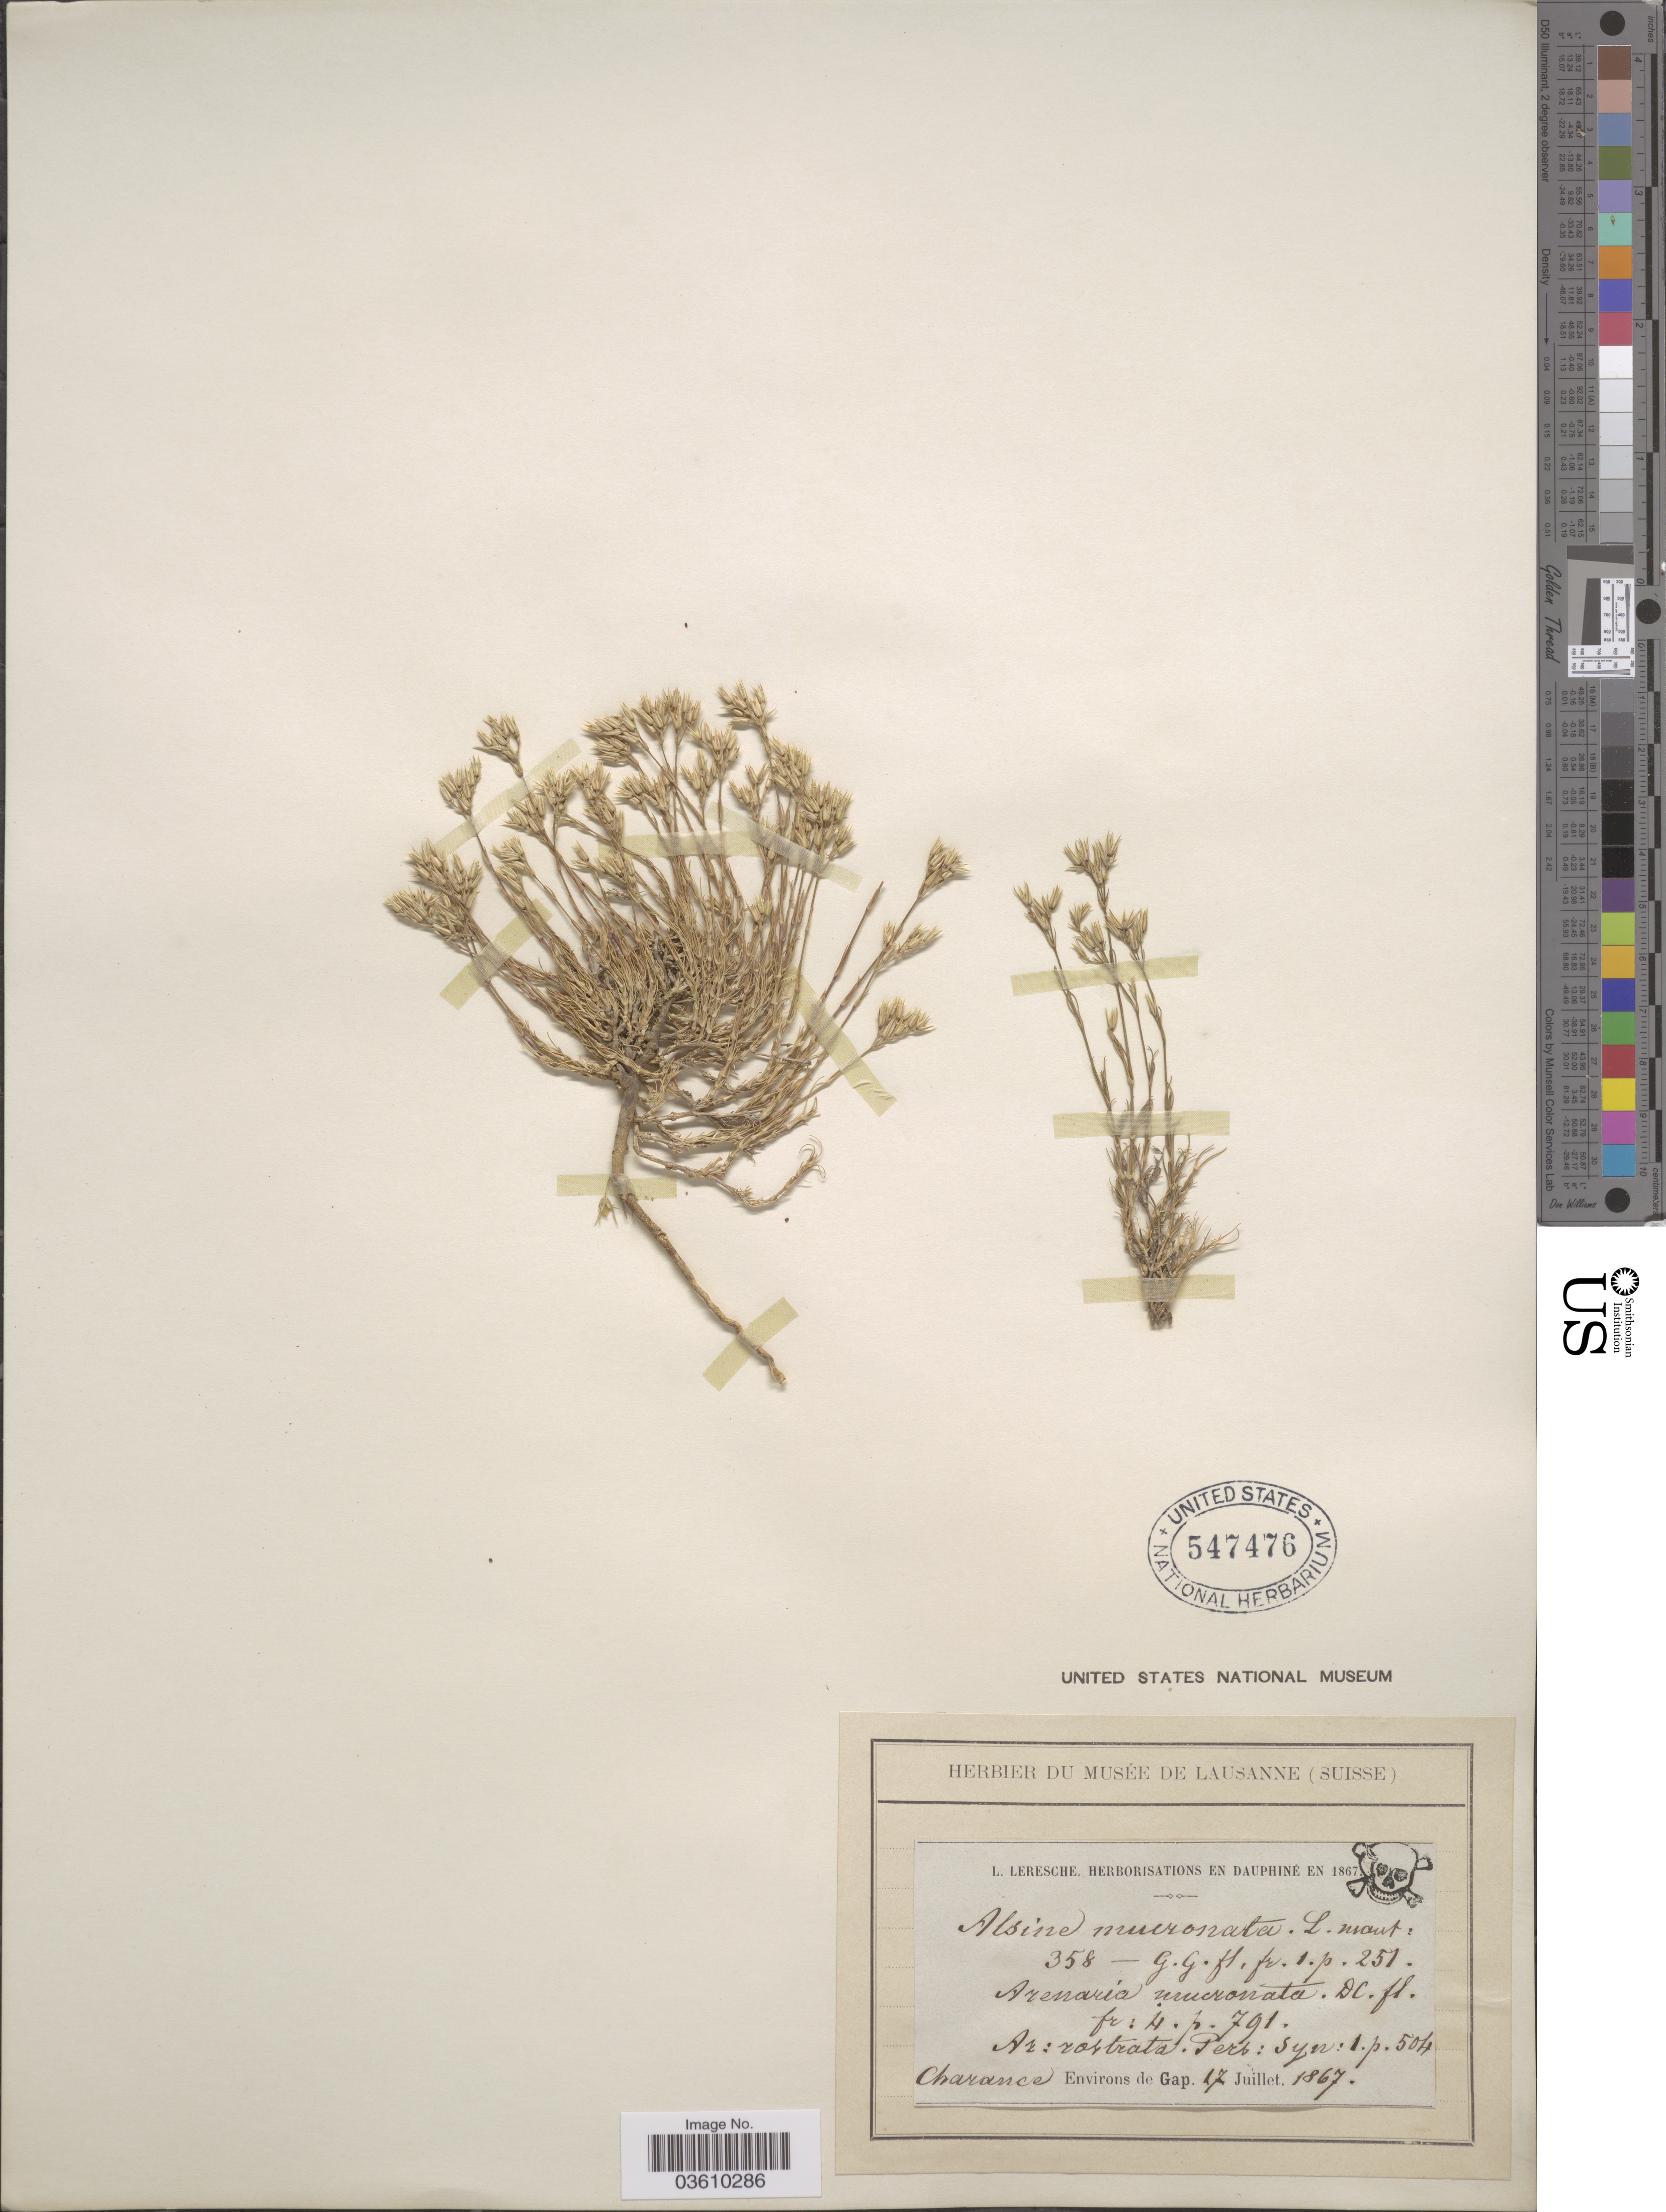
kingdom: Plantae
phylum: Tracheophyta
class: Magnoliopsida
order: Caryophyllales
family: Caryophyllaceae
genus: Minuartia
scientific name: Minuartia mucronata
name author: (L.) Schinz & Thell.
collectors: L. Leresche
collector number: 358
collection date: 1867-07-17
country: France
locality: Charance. Environs de Gap.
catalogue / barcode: US 547476